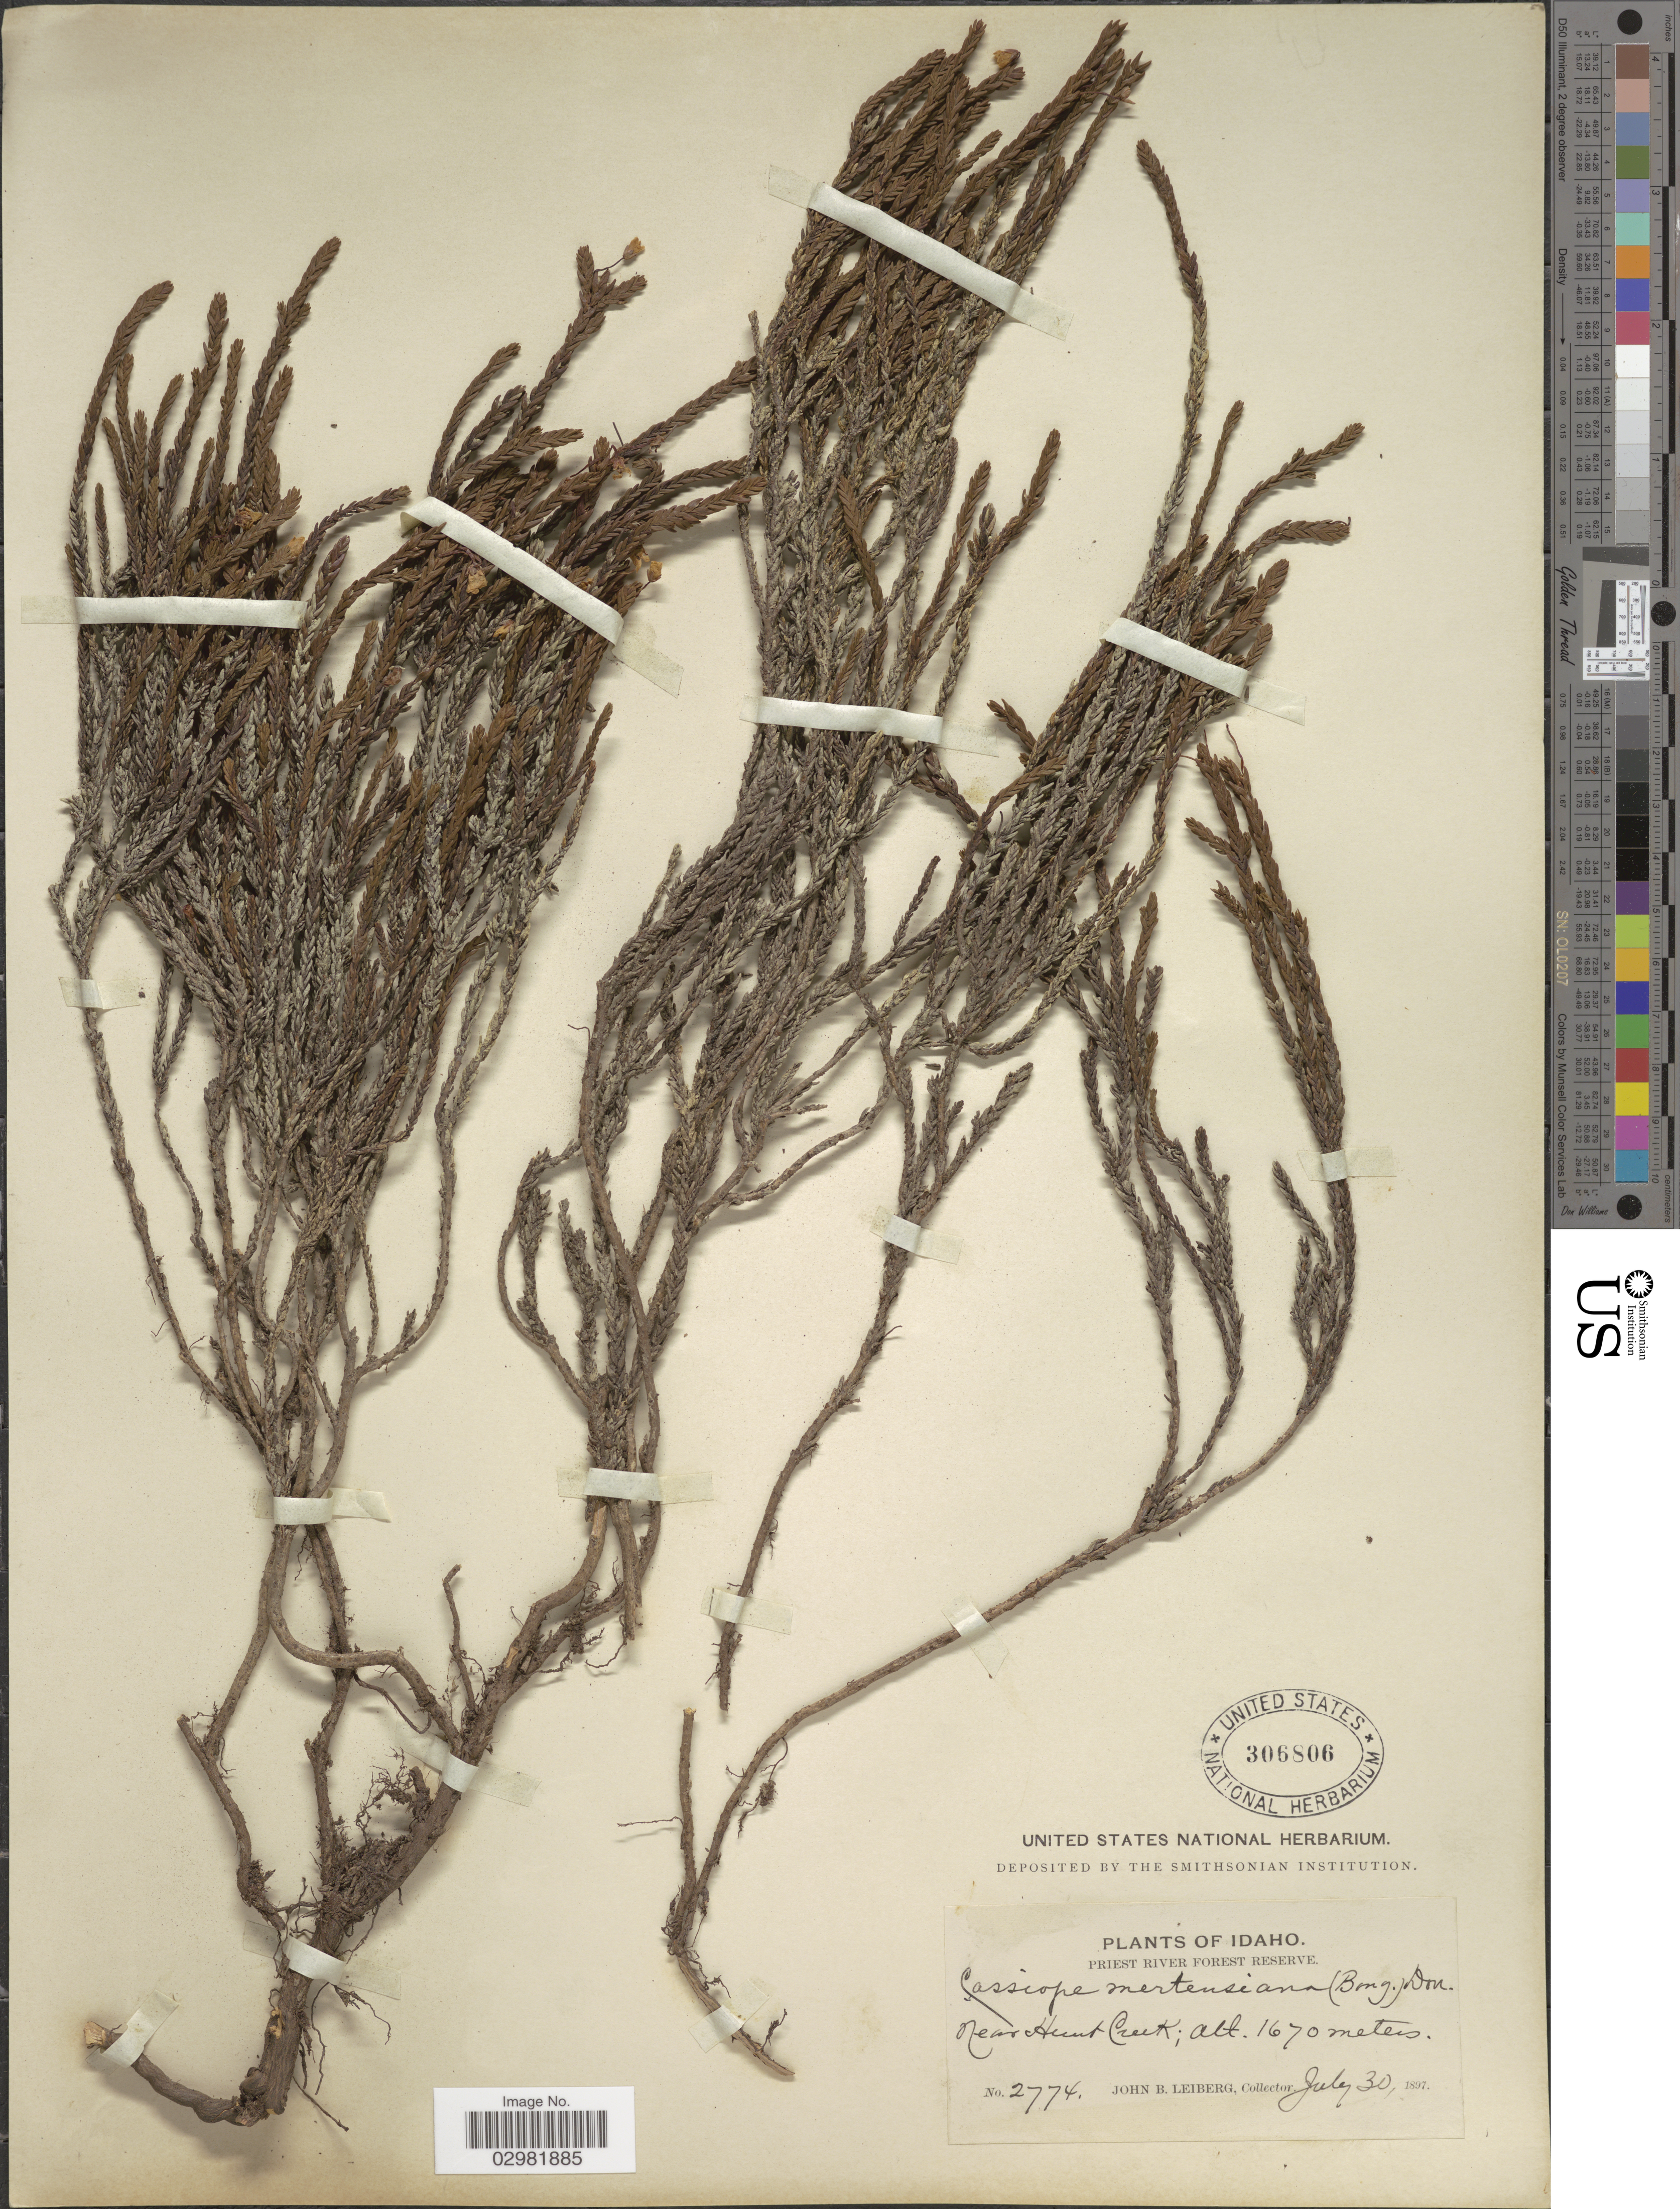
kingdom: Plantae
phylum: Tracheophyta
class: Magnoliopsida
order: Ericales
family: Ericaceae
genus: Cassiope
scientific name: Cassiope mertensiana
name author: (Bong.) G. Don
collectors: J. B. Leiberg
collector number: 2774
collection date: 1897-07-30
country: United States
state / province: Idaho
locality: Priest River Forest Reserve, Near Hunt Creek.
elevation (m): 1670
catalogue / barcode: US 306806